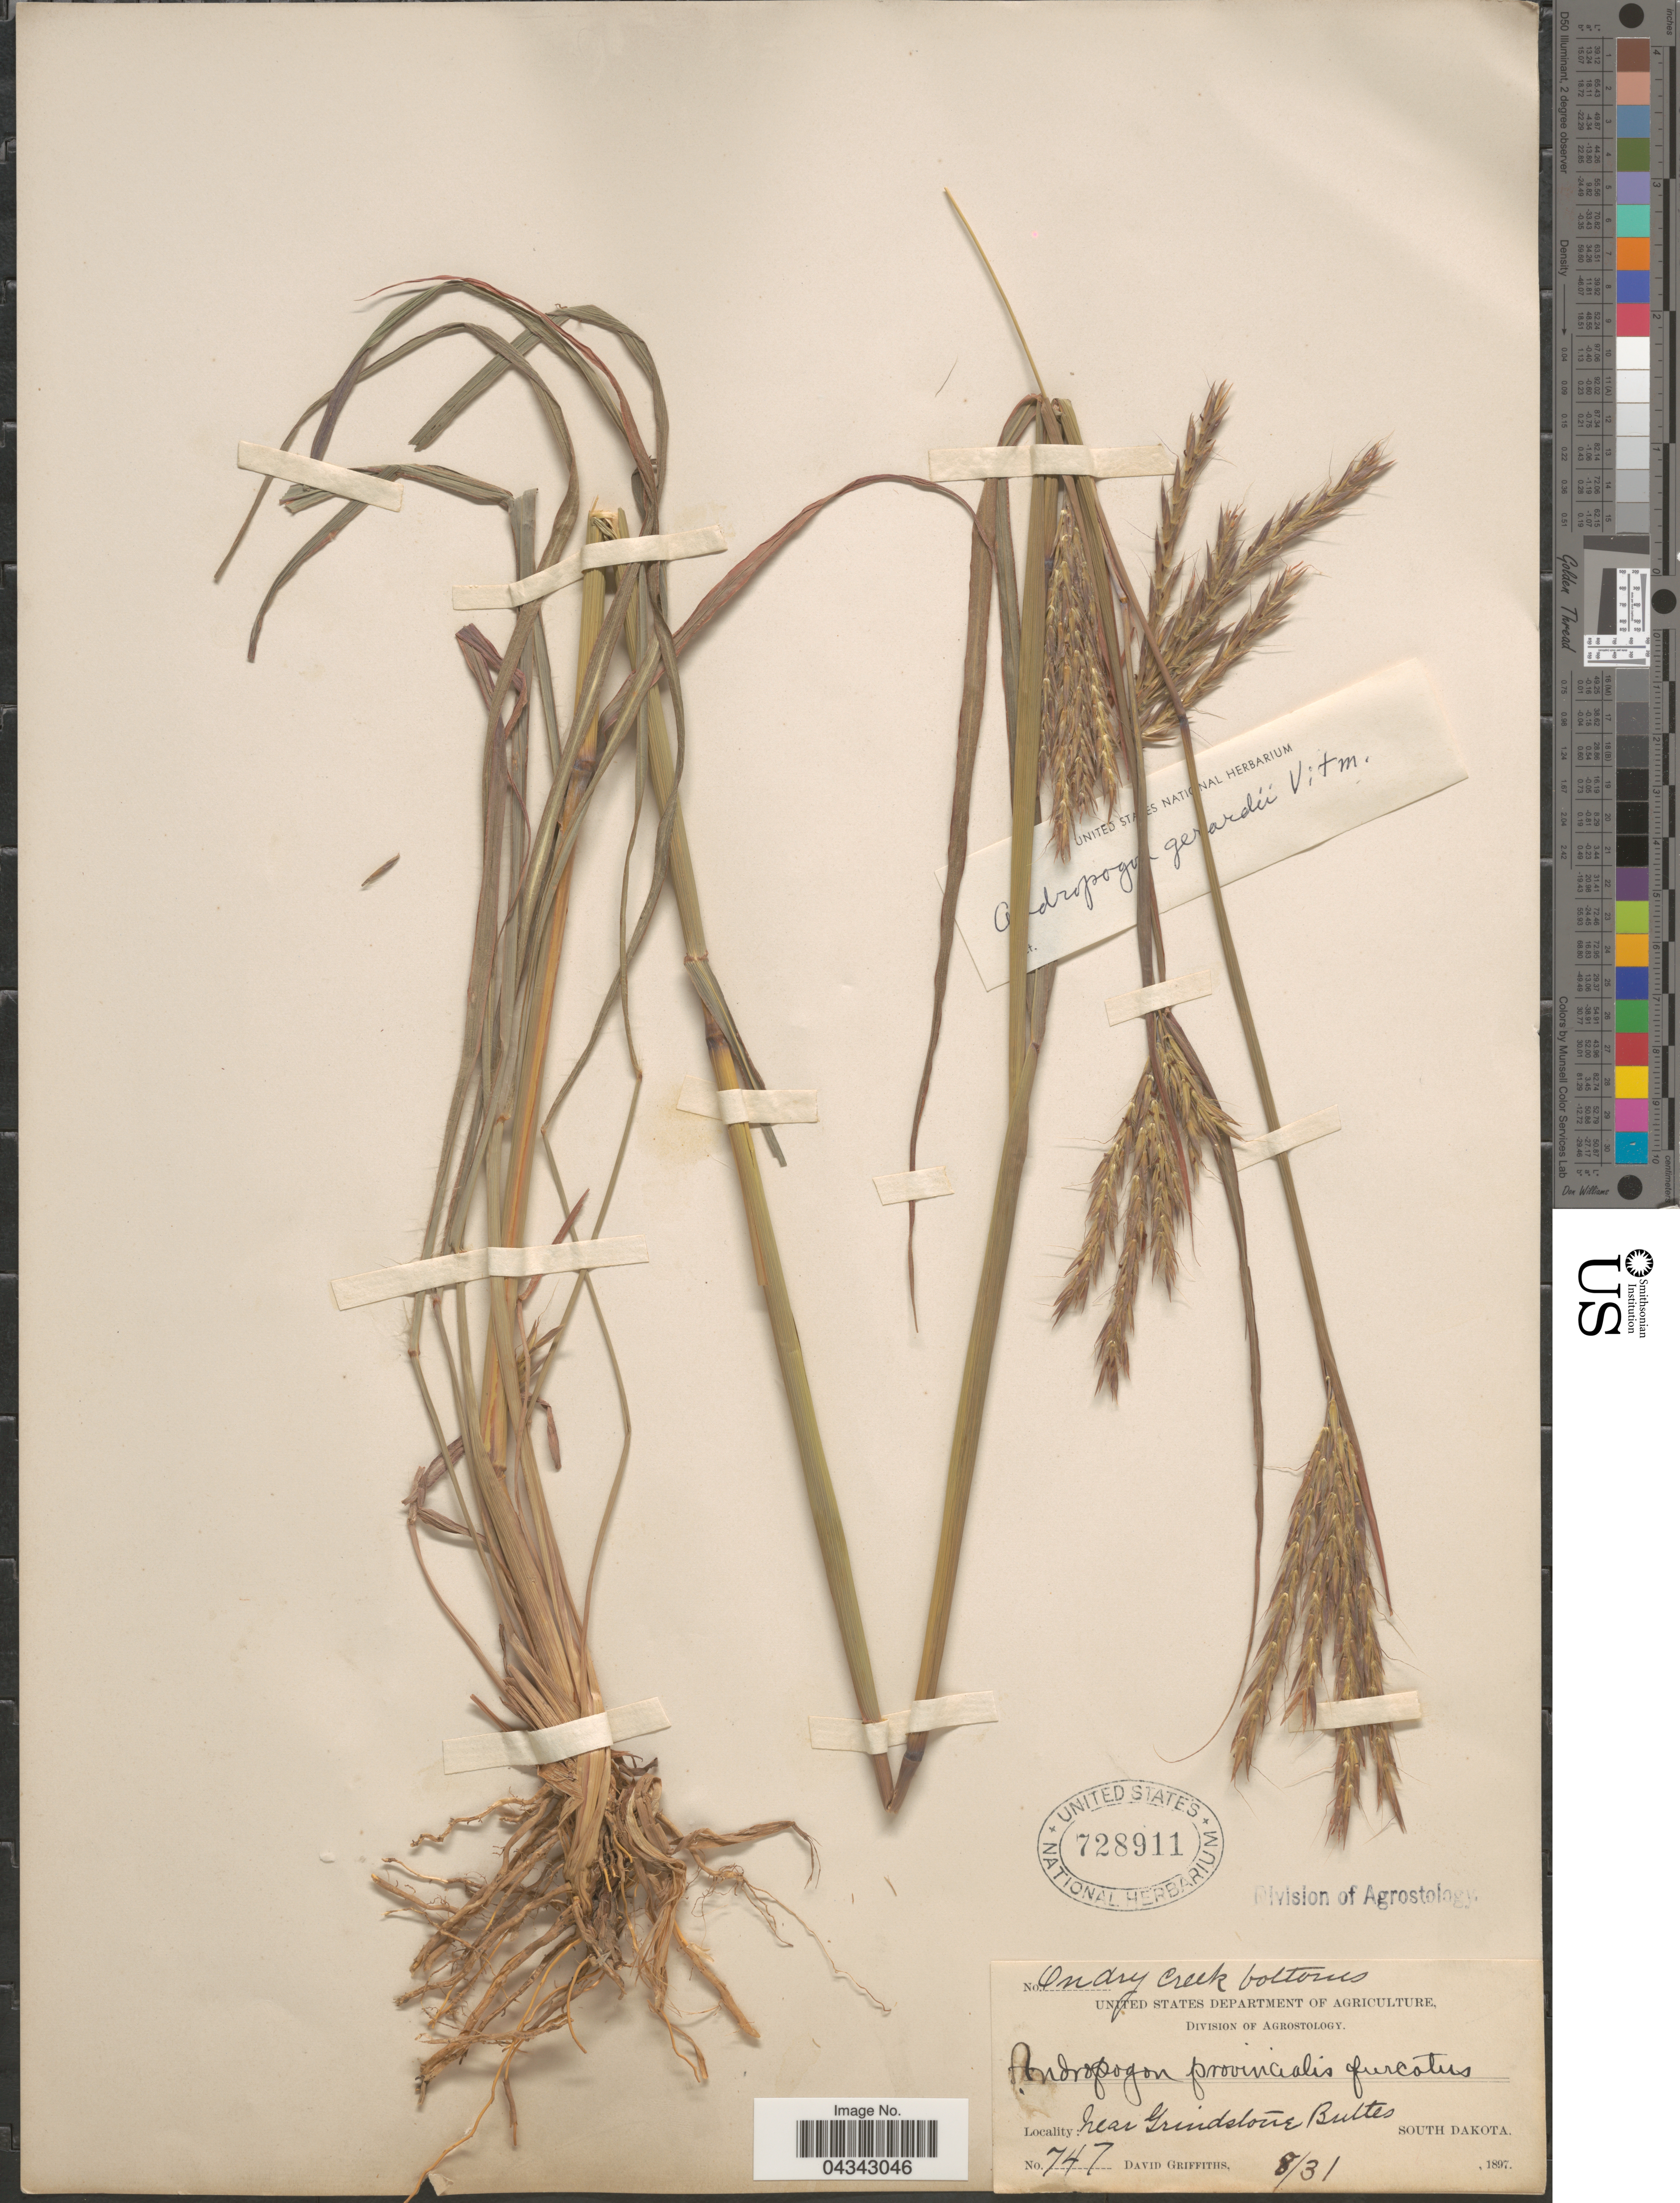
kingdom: Plantae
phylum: Tracheophyta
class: Liliopsida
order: Poales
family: Poaceae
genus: Andropogon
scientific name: Andropogon gerardii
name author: Vitman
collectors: D. Griffiths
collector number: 747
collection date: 1897-08-31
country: United States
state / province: South Dakota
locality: Near Grindstone Buttes.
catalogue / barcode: US 728911